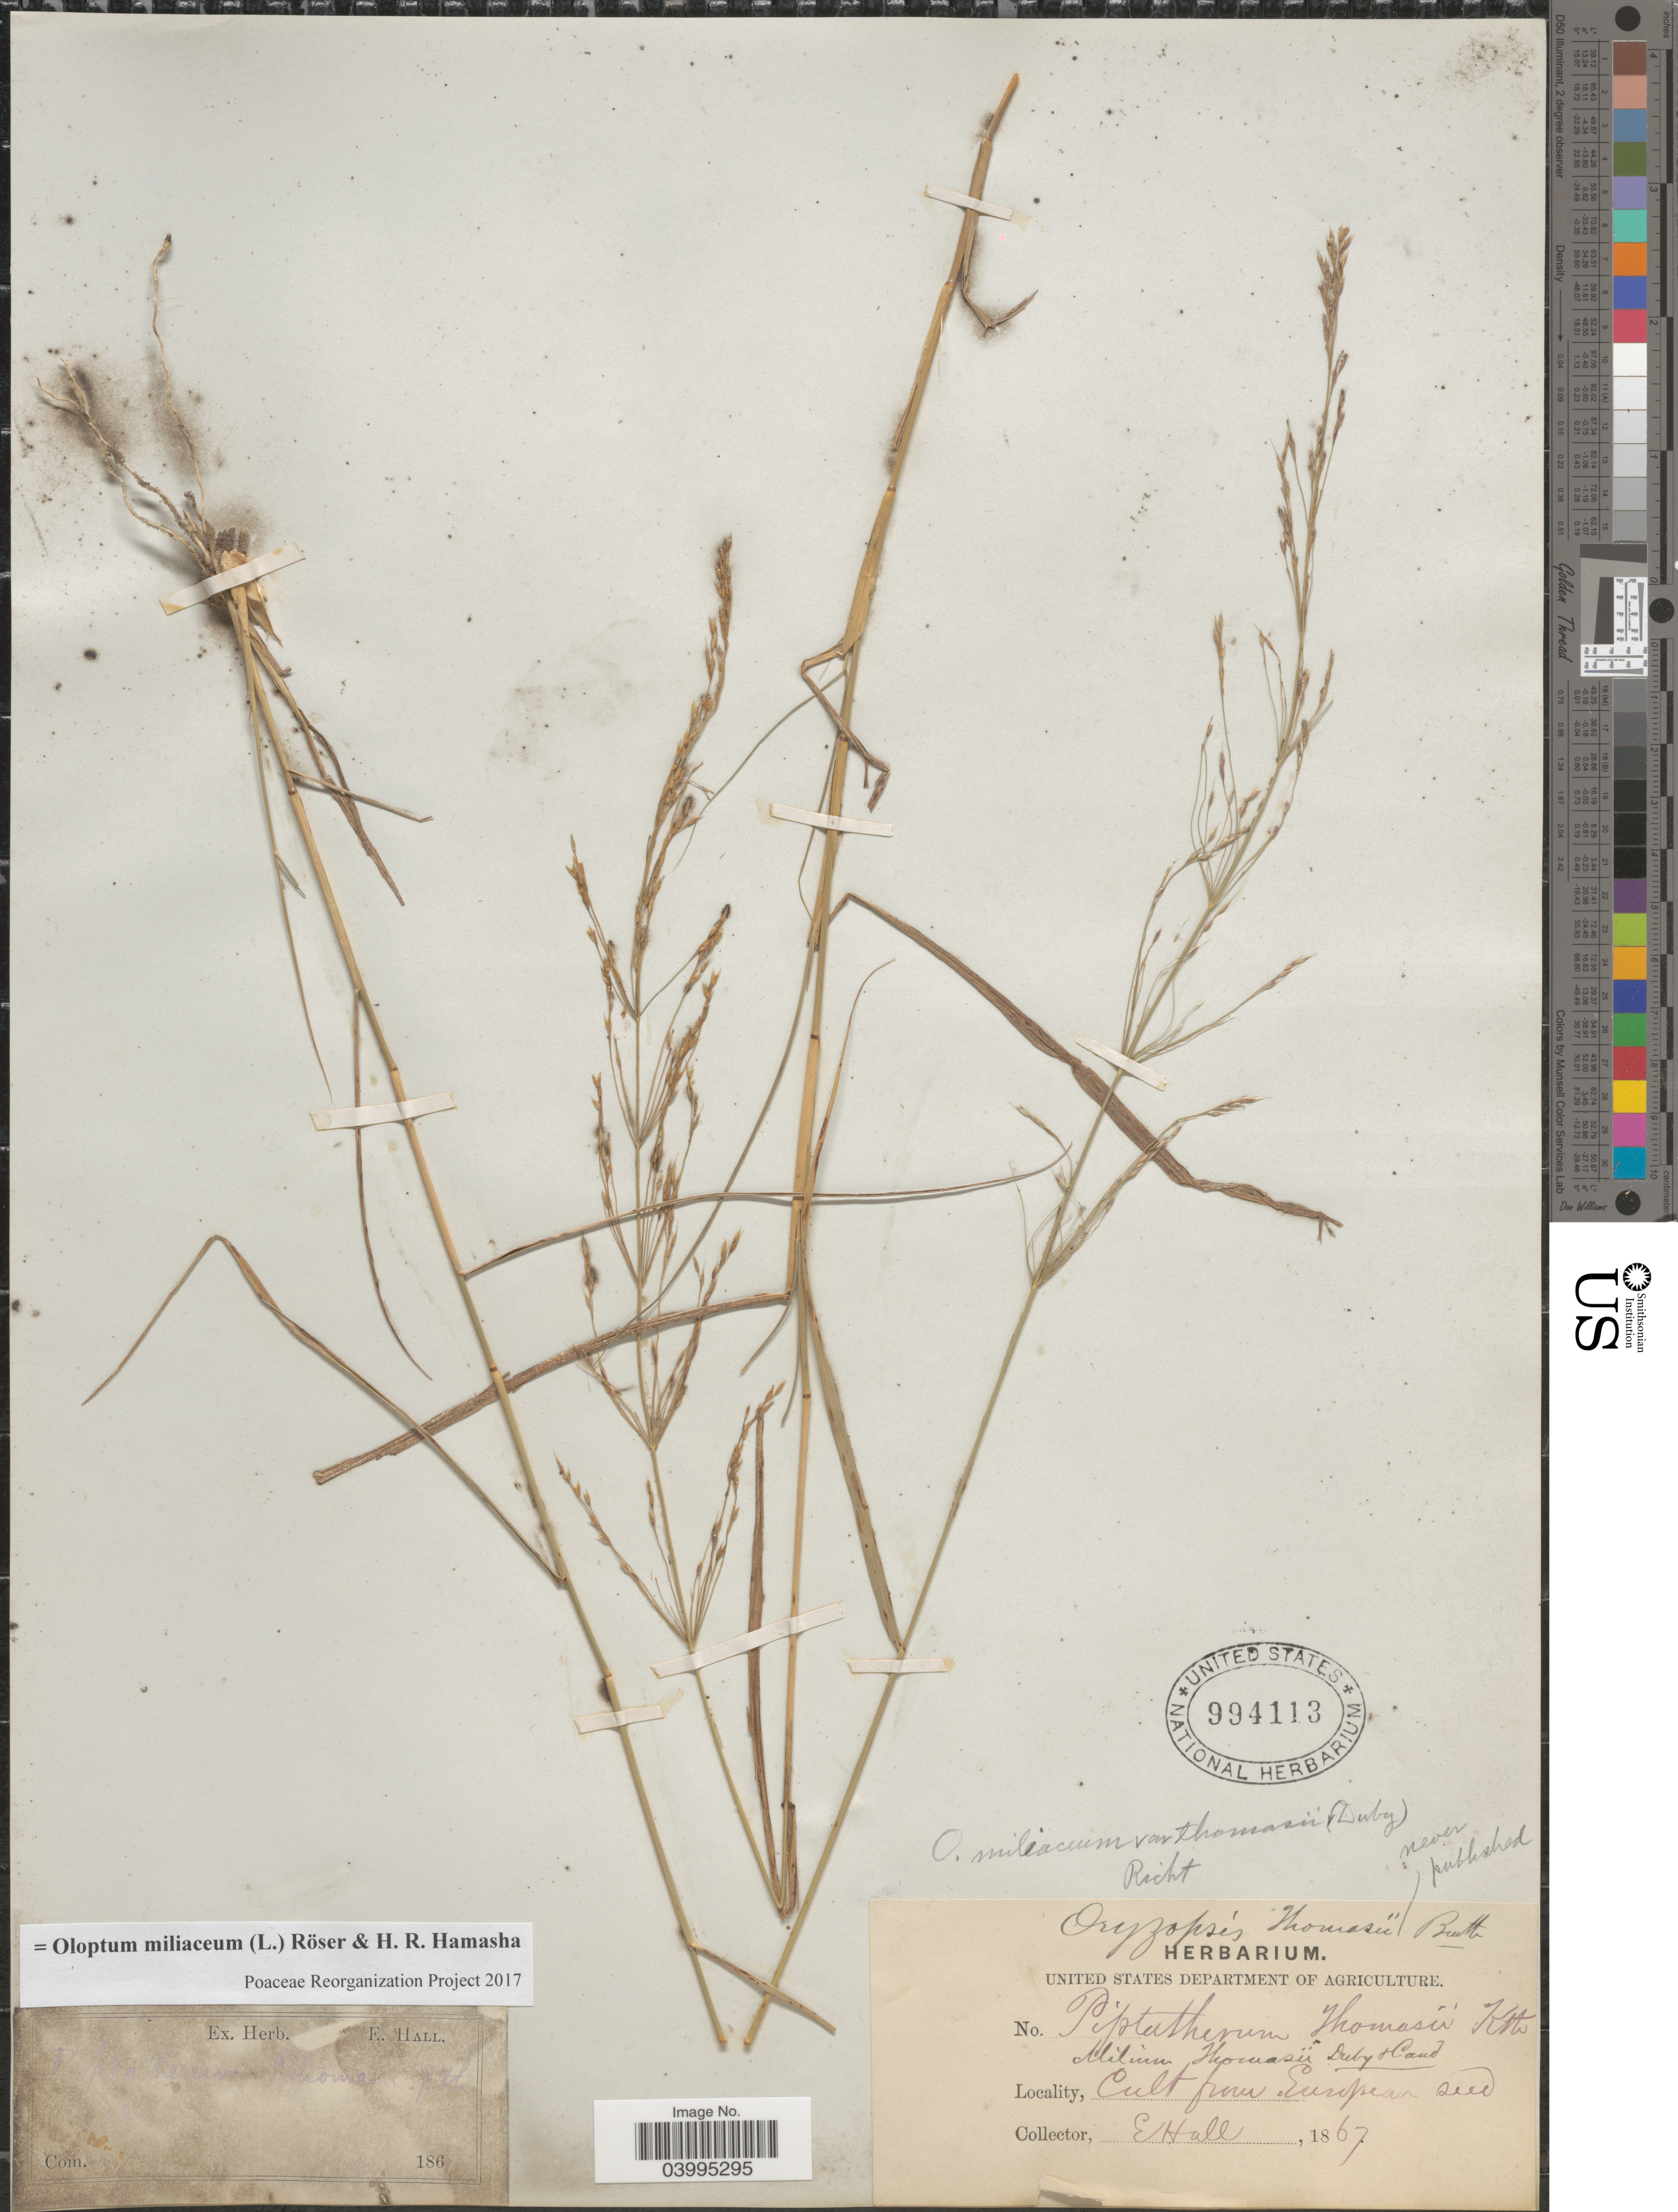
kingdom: Plantae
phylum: Tracheophyta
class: Liliopsida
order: Poales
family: Poaceae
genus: Oloptum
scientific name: Oloptum miliaceum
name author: Röser & H. R. Hamasha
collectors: E. Hall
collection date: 1867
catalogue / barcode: US 994113